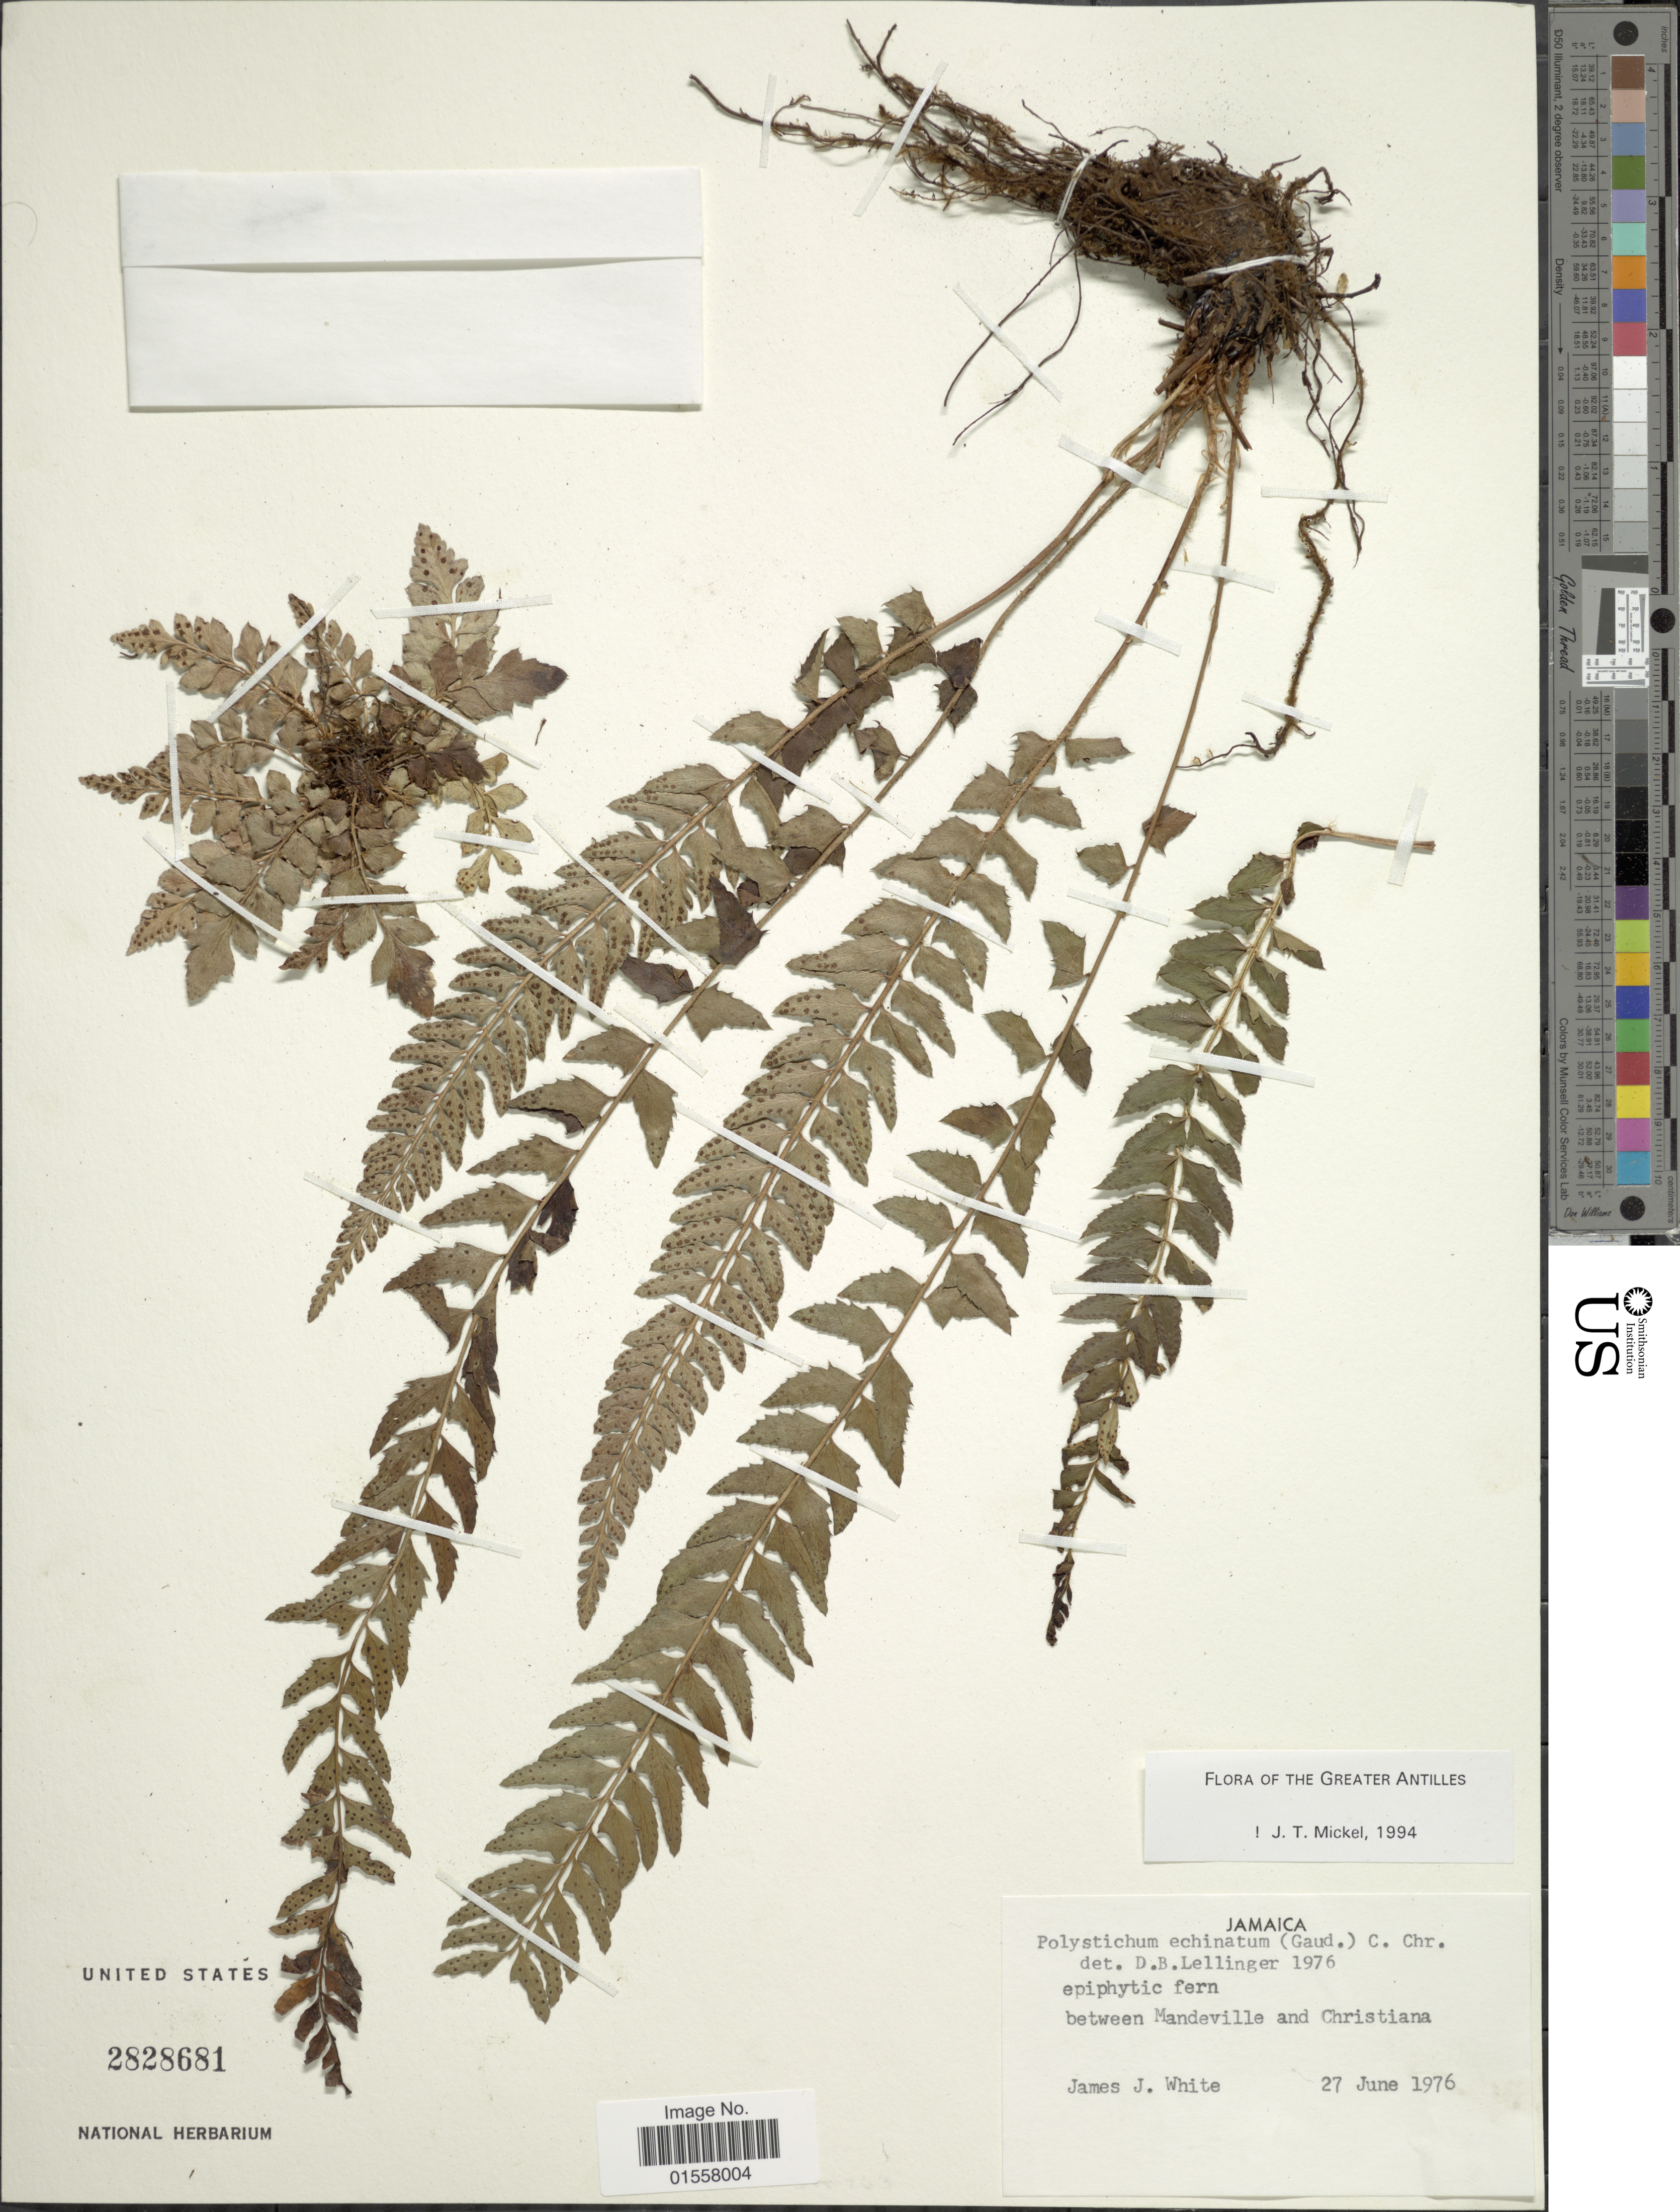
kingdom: Plantae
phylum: Tracheophyta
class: Polypodiopsida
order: Polypodiales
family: Dryopteridaceae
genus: Polystichum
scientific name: Polystichum echinatum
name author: (J.F. Gmel.) C. Chr.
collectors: J. White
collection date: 1976-06-27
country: Jamaica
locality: Between Mandeville and Christiana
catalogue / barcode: US 2828681